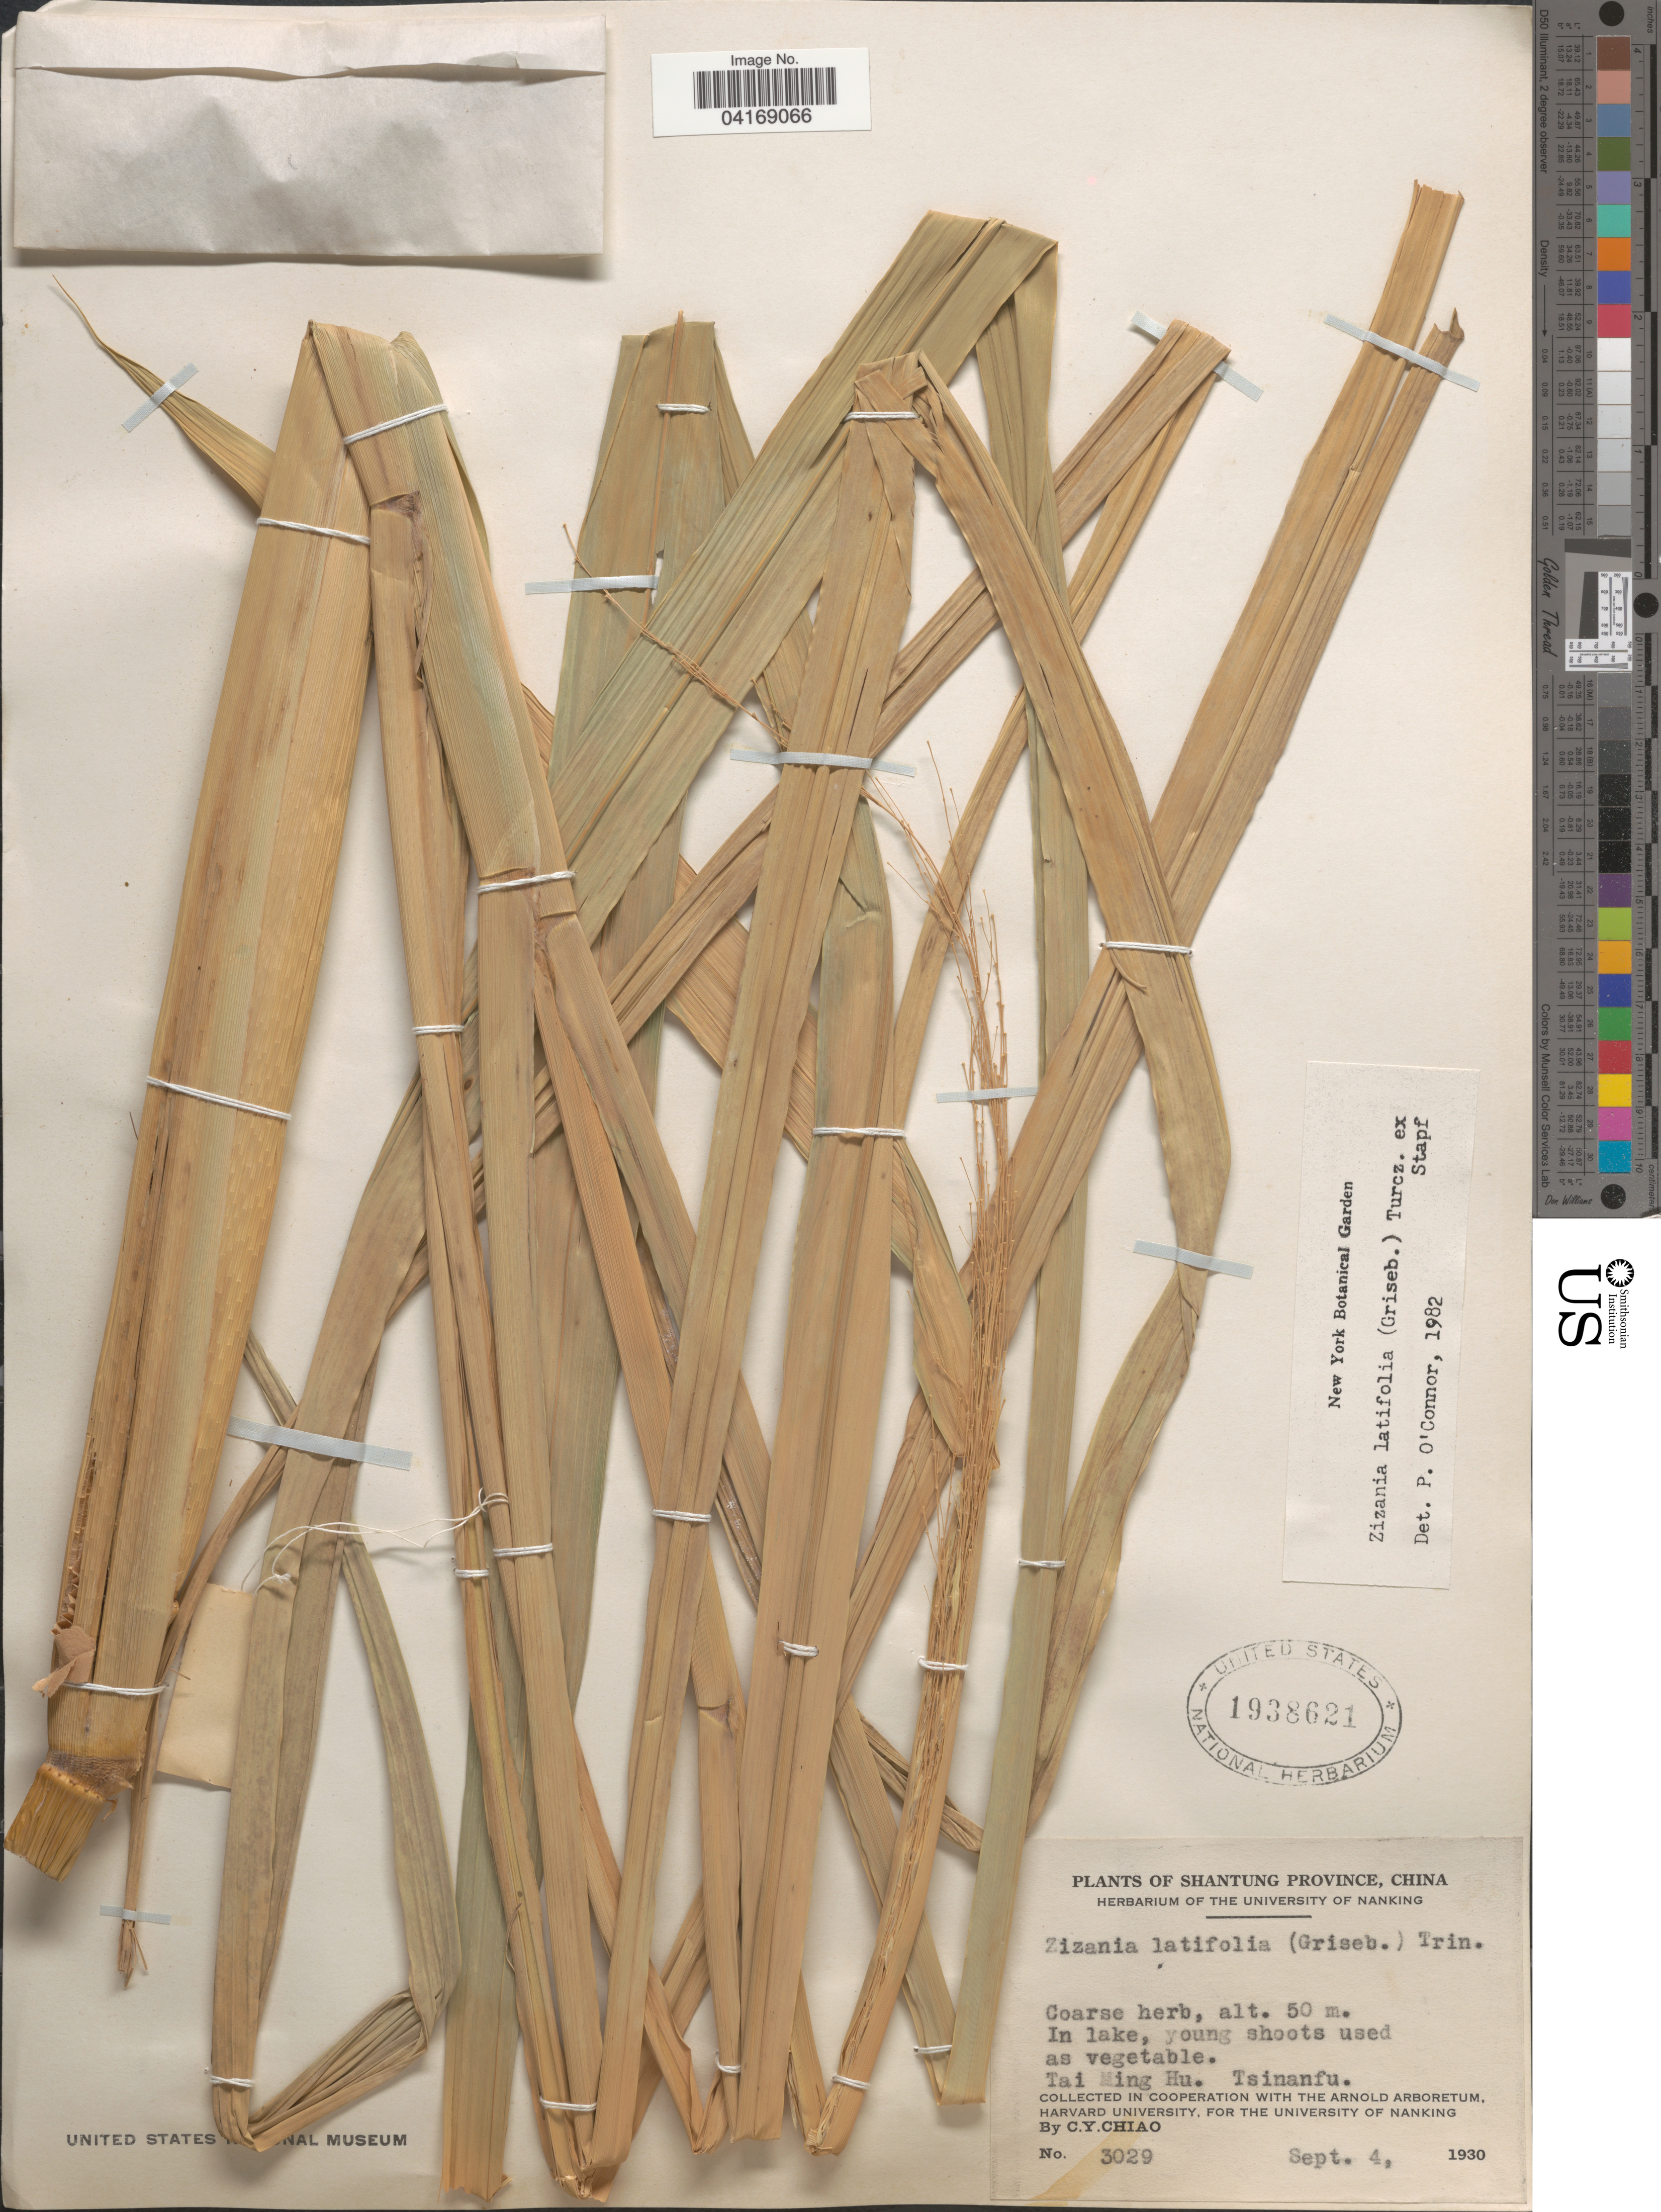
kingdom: Plantae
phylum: Tracheophyta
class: Liliopsida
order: Poales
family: Poaceae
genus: Zizania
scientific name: Zizania latifolia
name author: (Griseb.) Stapf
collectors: C. Y. Chiao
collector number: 3029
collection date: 1930-09-04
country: China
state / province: Shandong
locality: Shantung Province. Tai Ming Hu. Tsinanfu.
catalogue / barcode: US 1938621